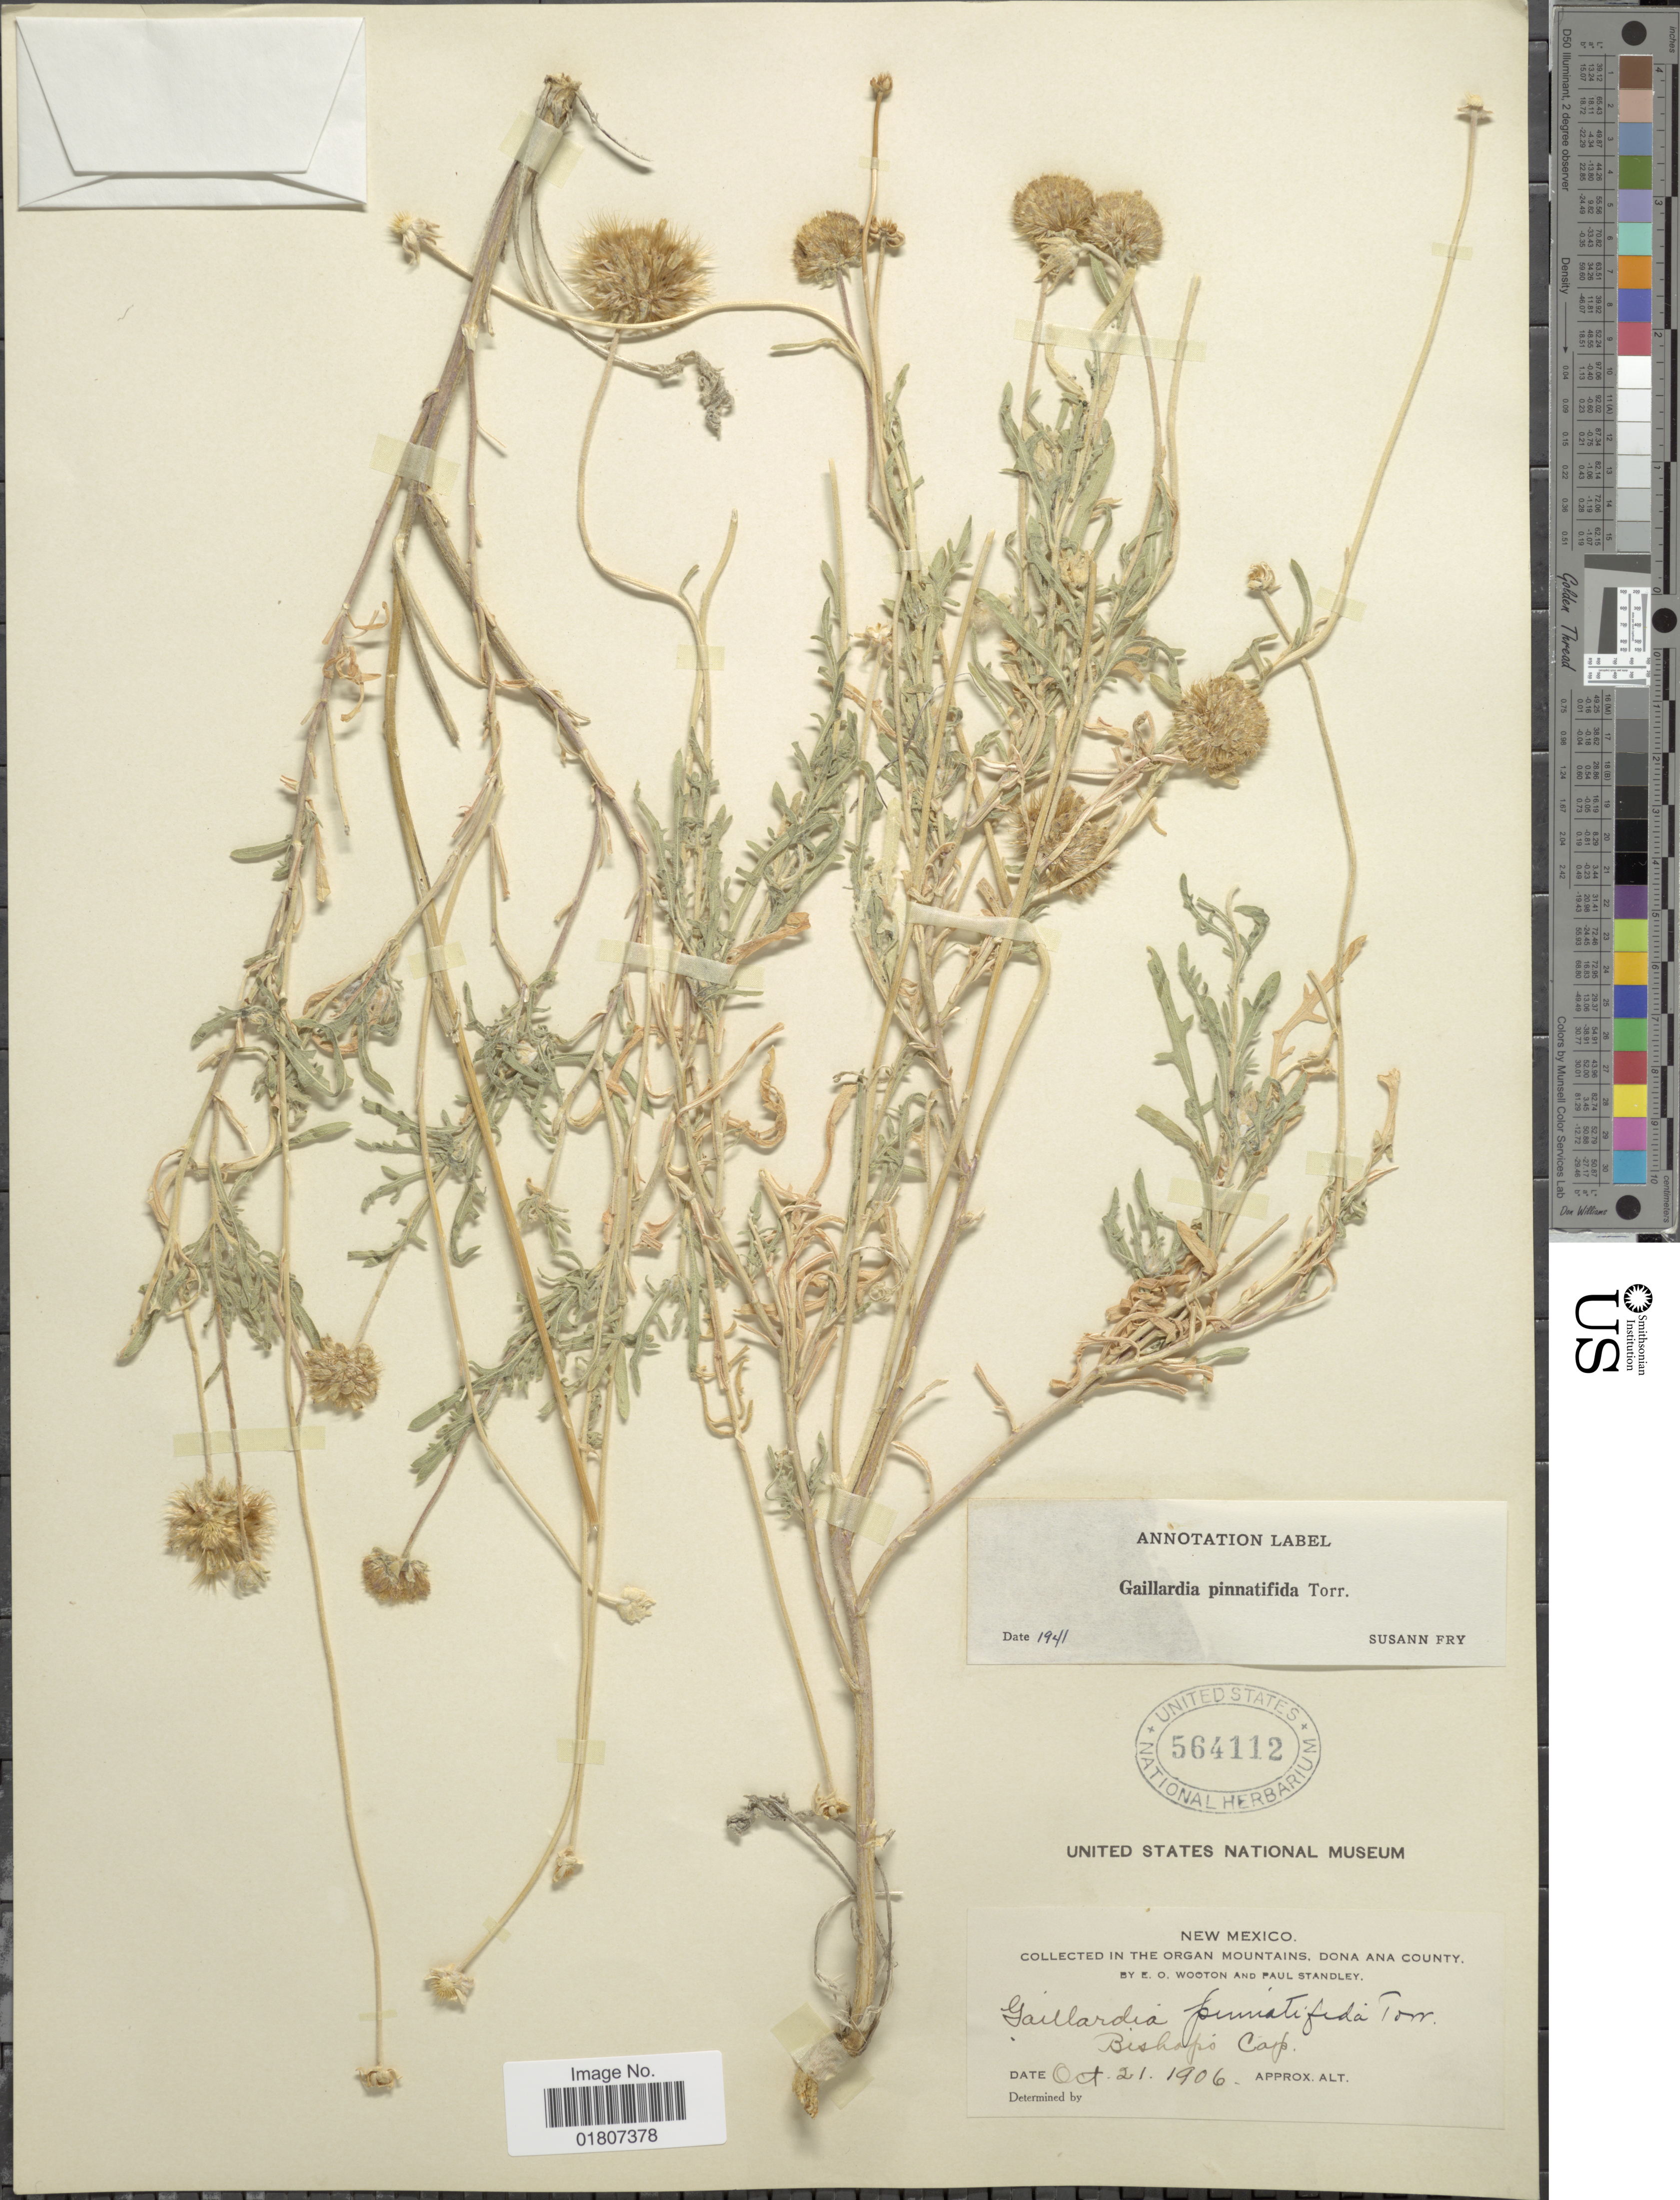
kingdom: Plantae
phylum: Tracheophyta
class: Magnoliopsida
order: Asterales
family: Asteraceae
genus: Gaillardia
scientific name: Gaillardia pinnatifida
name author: Torr.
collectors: E. O. Wooton & P. C. Standley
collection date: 1906-10-21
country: United States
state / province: New Mexico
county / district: Dona Ana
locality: Organ Mountains, Bishop's Cap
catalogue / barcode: US 564112